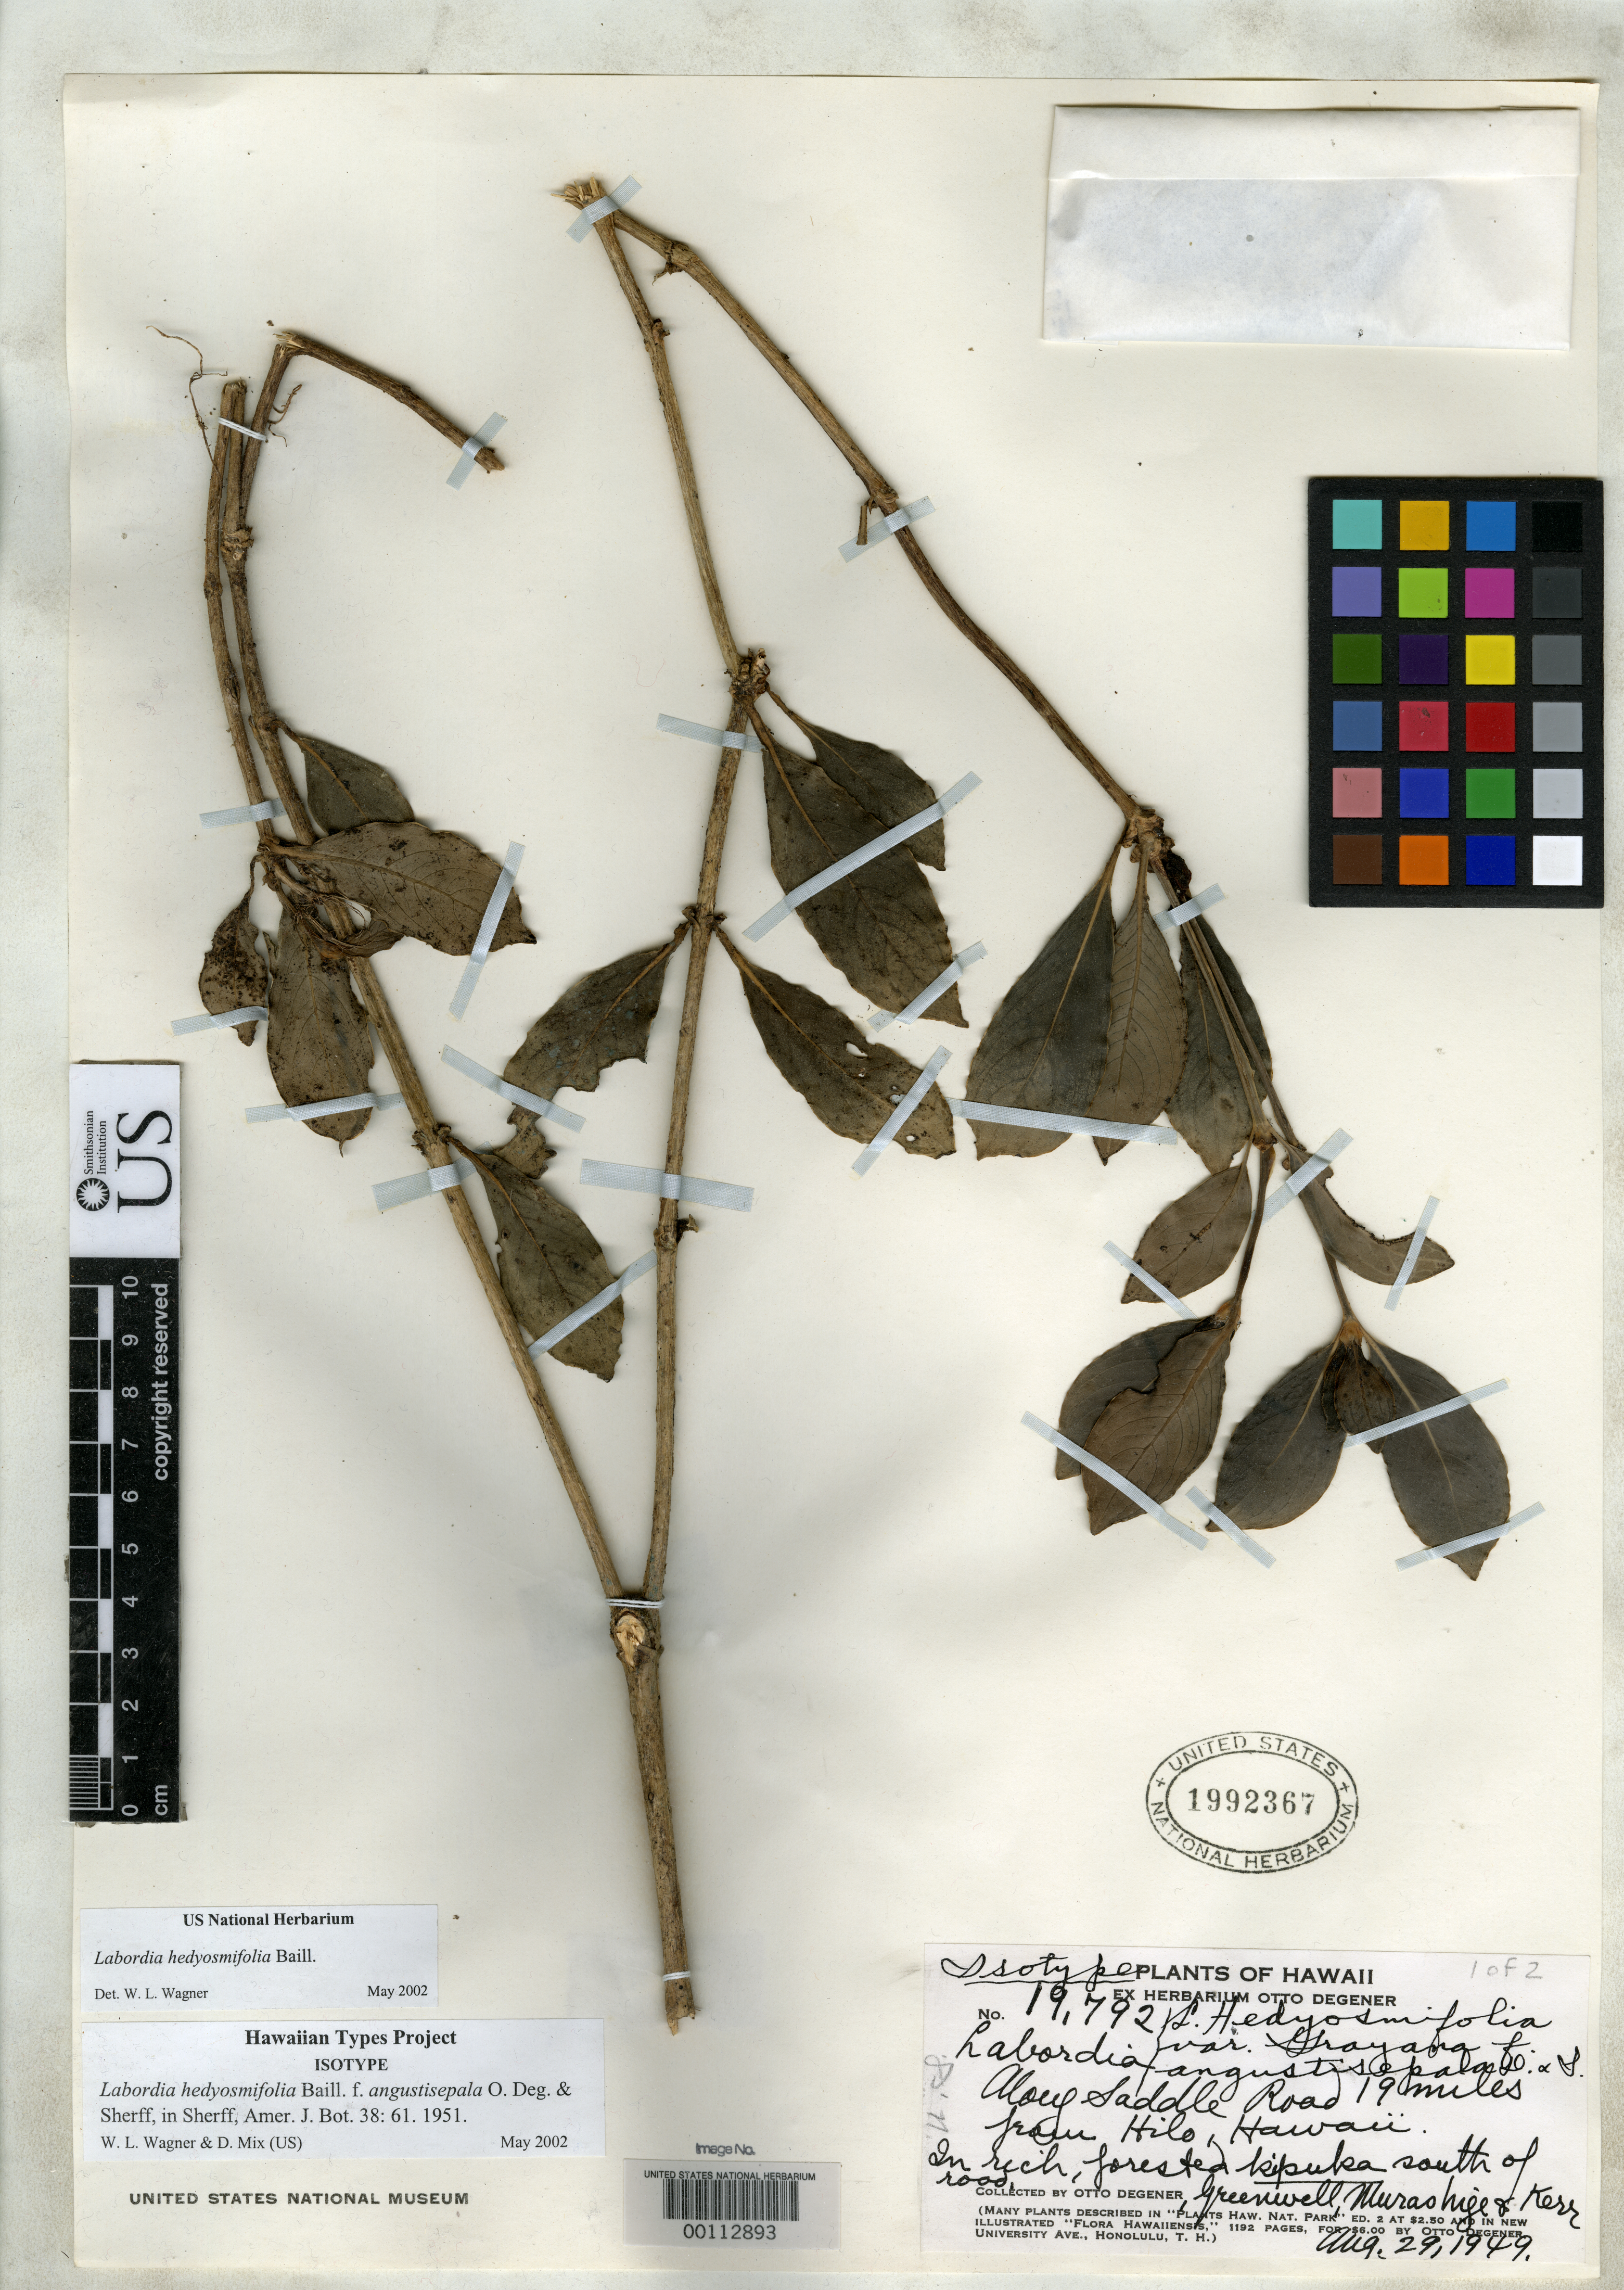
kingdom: Plantae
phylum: Tracheophyta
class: Magnoliopsida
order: Gentianales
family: Loganiaceae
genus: Labordia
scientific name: Labordia hedyosmifolia f. angustisepala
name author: O. Deg. & Sherff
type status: Isotype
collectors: O. Degener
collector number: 19792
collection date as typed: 19 Aug 1949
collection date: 1949-08-19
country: United States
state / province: Hawaii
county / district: Hawaii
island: Hawaii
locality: South of Saddle Road, 19 mi. from Hilo.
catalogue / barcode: US 1992367